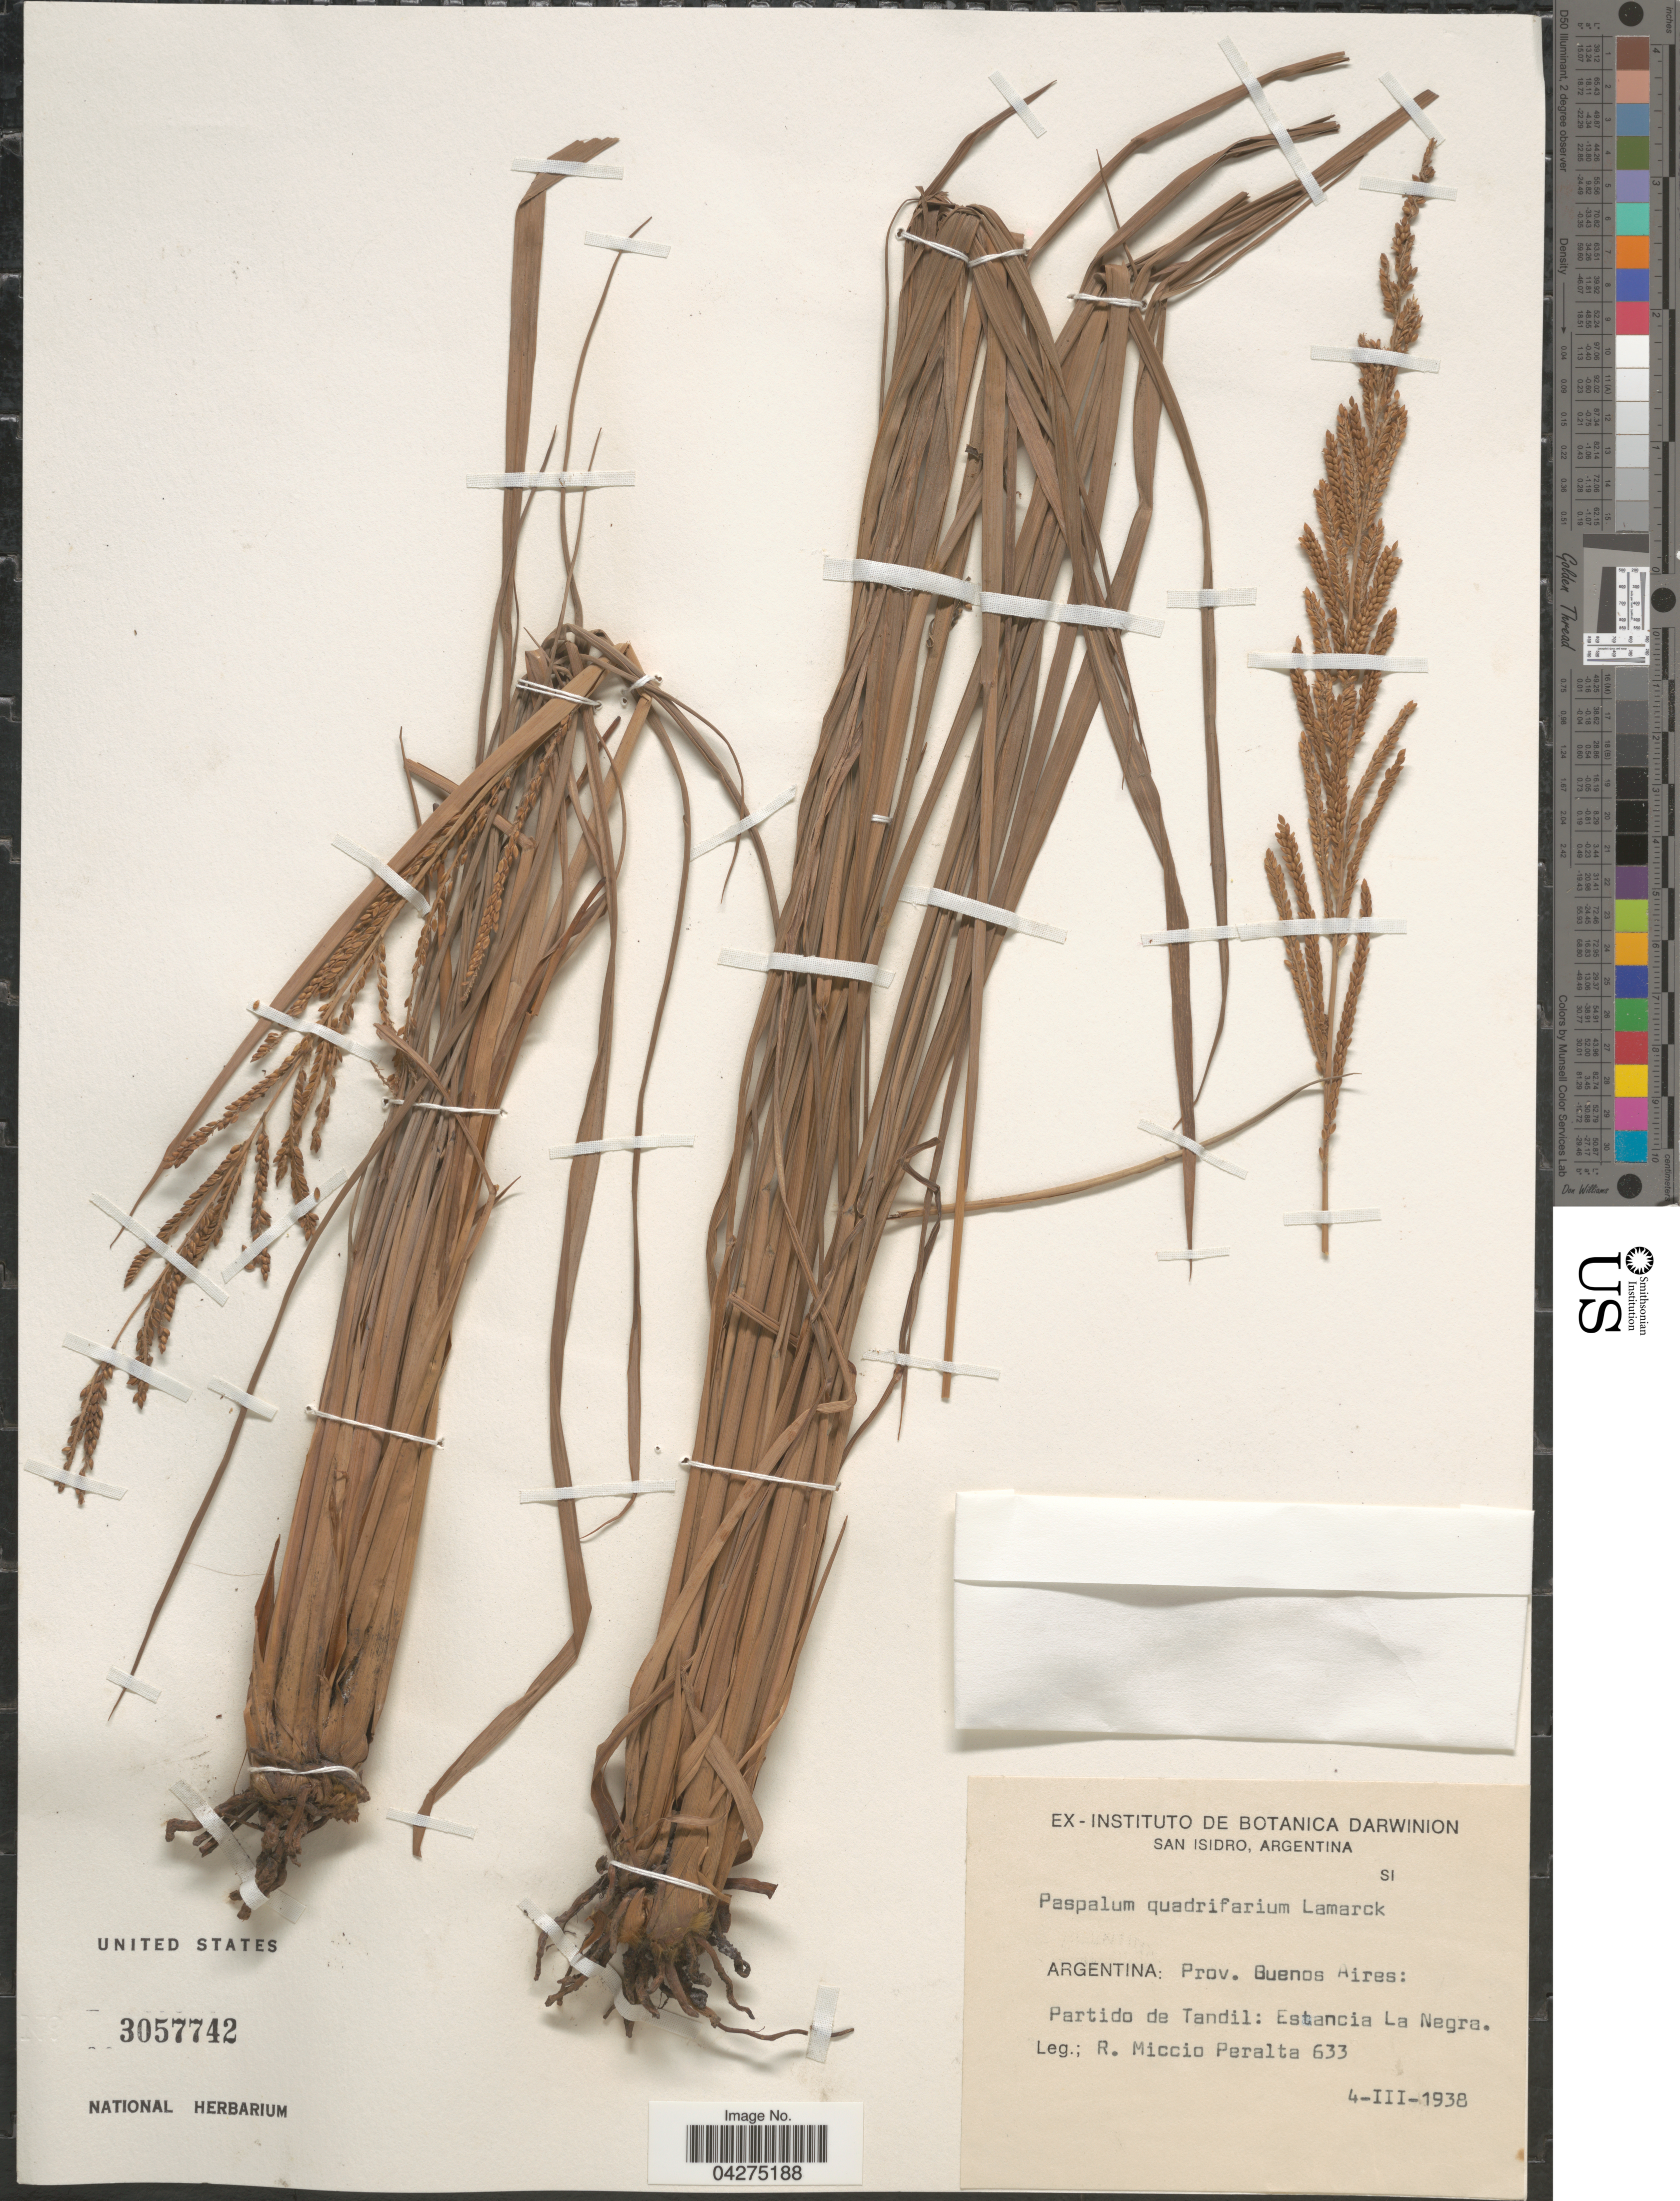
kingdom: Plantae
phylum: Tracheophyta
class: Liliopsida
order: Poales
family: Poaceae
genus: Paspalum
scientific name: Paspalum quadrifarium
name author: Lam.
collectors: R. Peralta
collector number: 633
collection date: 1938-03-04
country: Argentina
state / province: Buenos Aires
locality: Partido de Tandil: Estancia La Negra.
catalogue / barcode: US 3057742